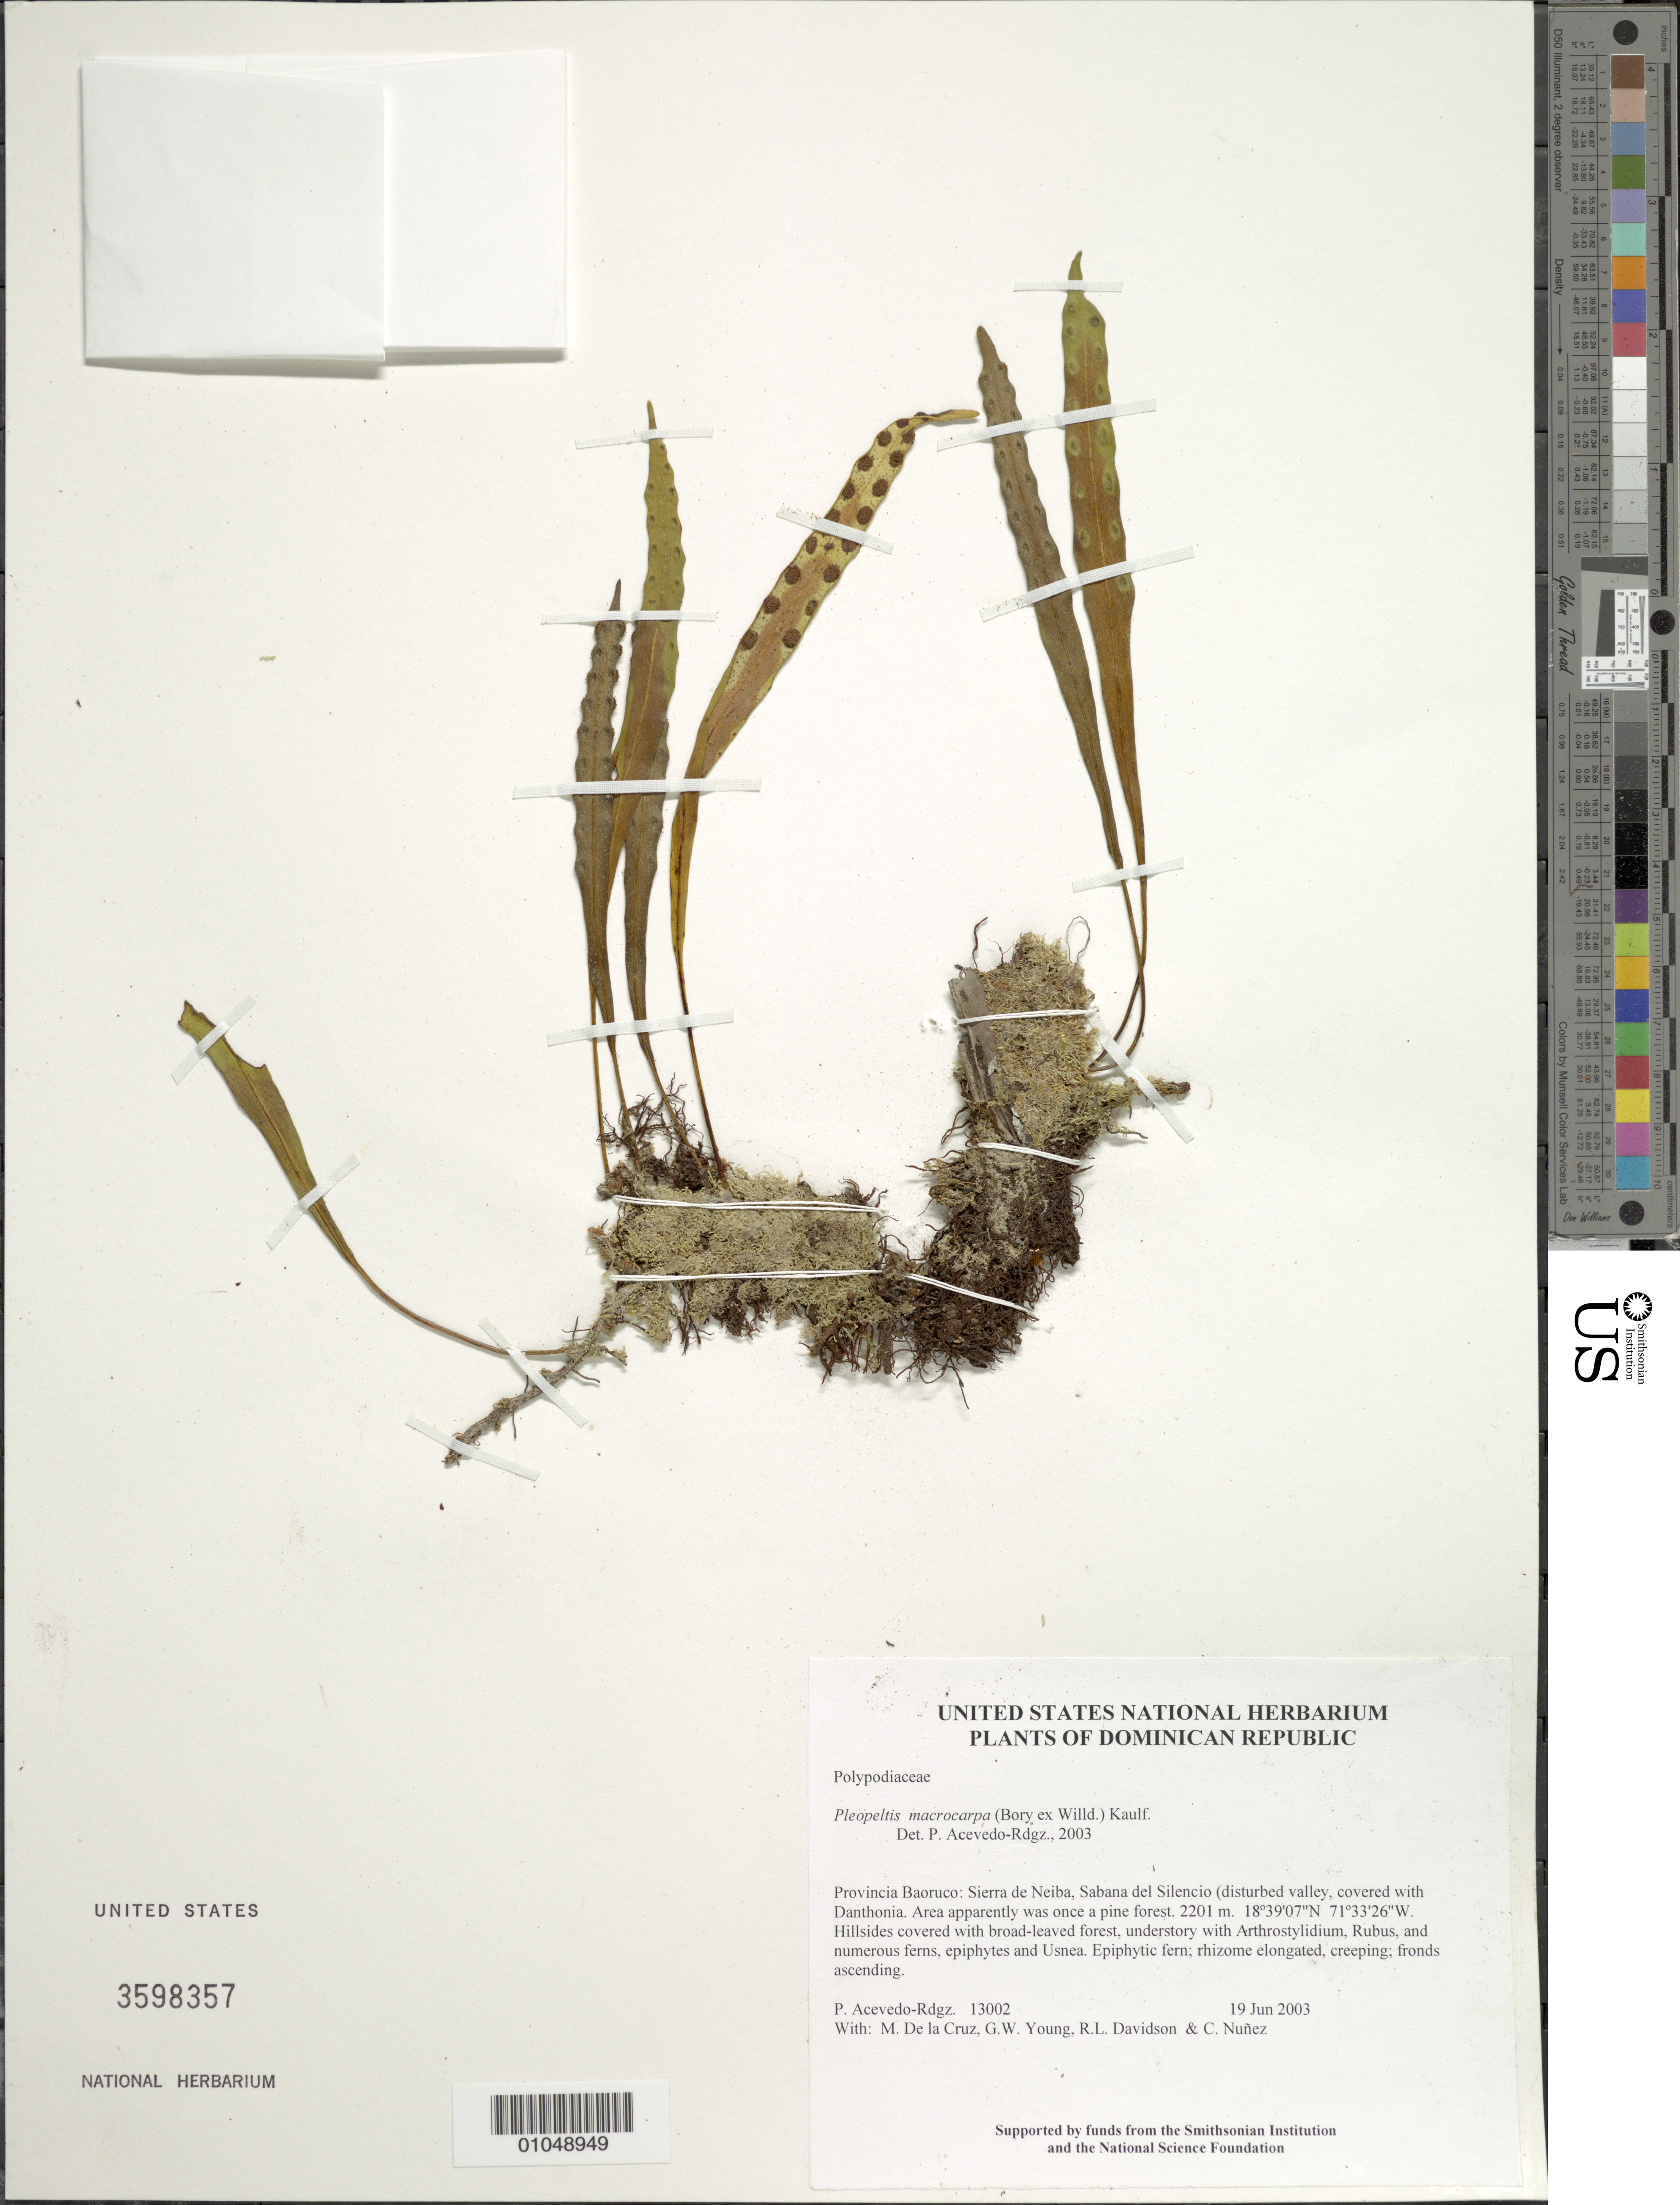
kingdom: Plantae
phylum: Tracheophyta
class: Polypodiopsida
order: Polypodiales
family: Polypodiaceae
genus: Pleopeltis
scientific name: Pleopeltis x leucospora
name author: (Klotzsch) L.B. Moore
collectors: P. Acevedo-Rodr., M. de la Cruz, J. Rawlins, G. Young, R. Davidson & C. Nunez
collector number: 13002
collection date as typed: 19 Jun 2003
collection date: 2003-06-19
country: Dominican Republic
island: Hispaniola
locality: Provincia Baoruco: Sierra de Neiba, Sabana del Silencio (disturbed valley, covered with Danthonia. Area apparently was once a pine forest.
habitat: Hillsides covered with broad-leaved forest, understory with Arthrostylidium, Rubus, and numerous ferns, epiphytes and Usnea.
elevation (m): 2201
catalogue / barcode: US 3598357